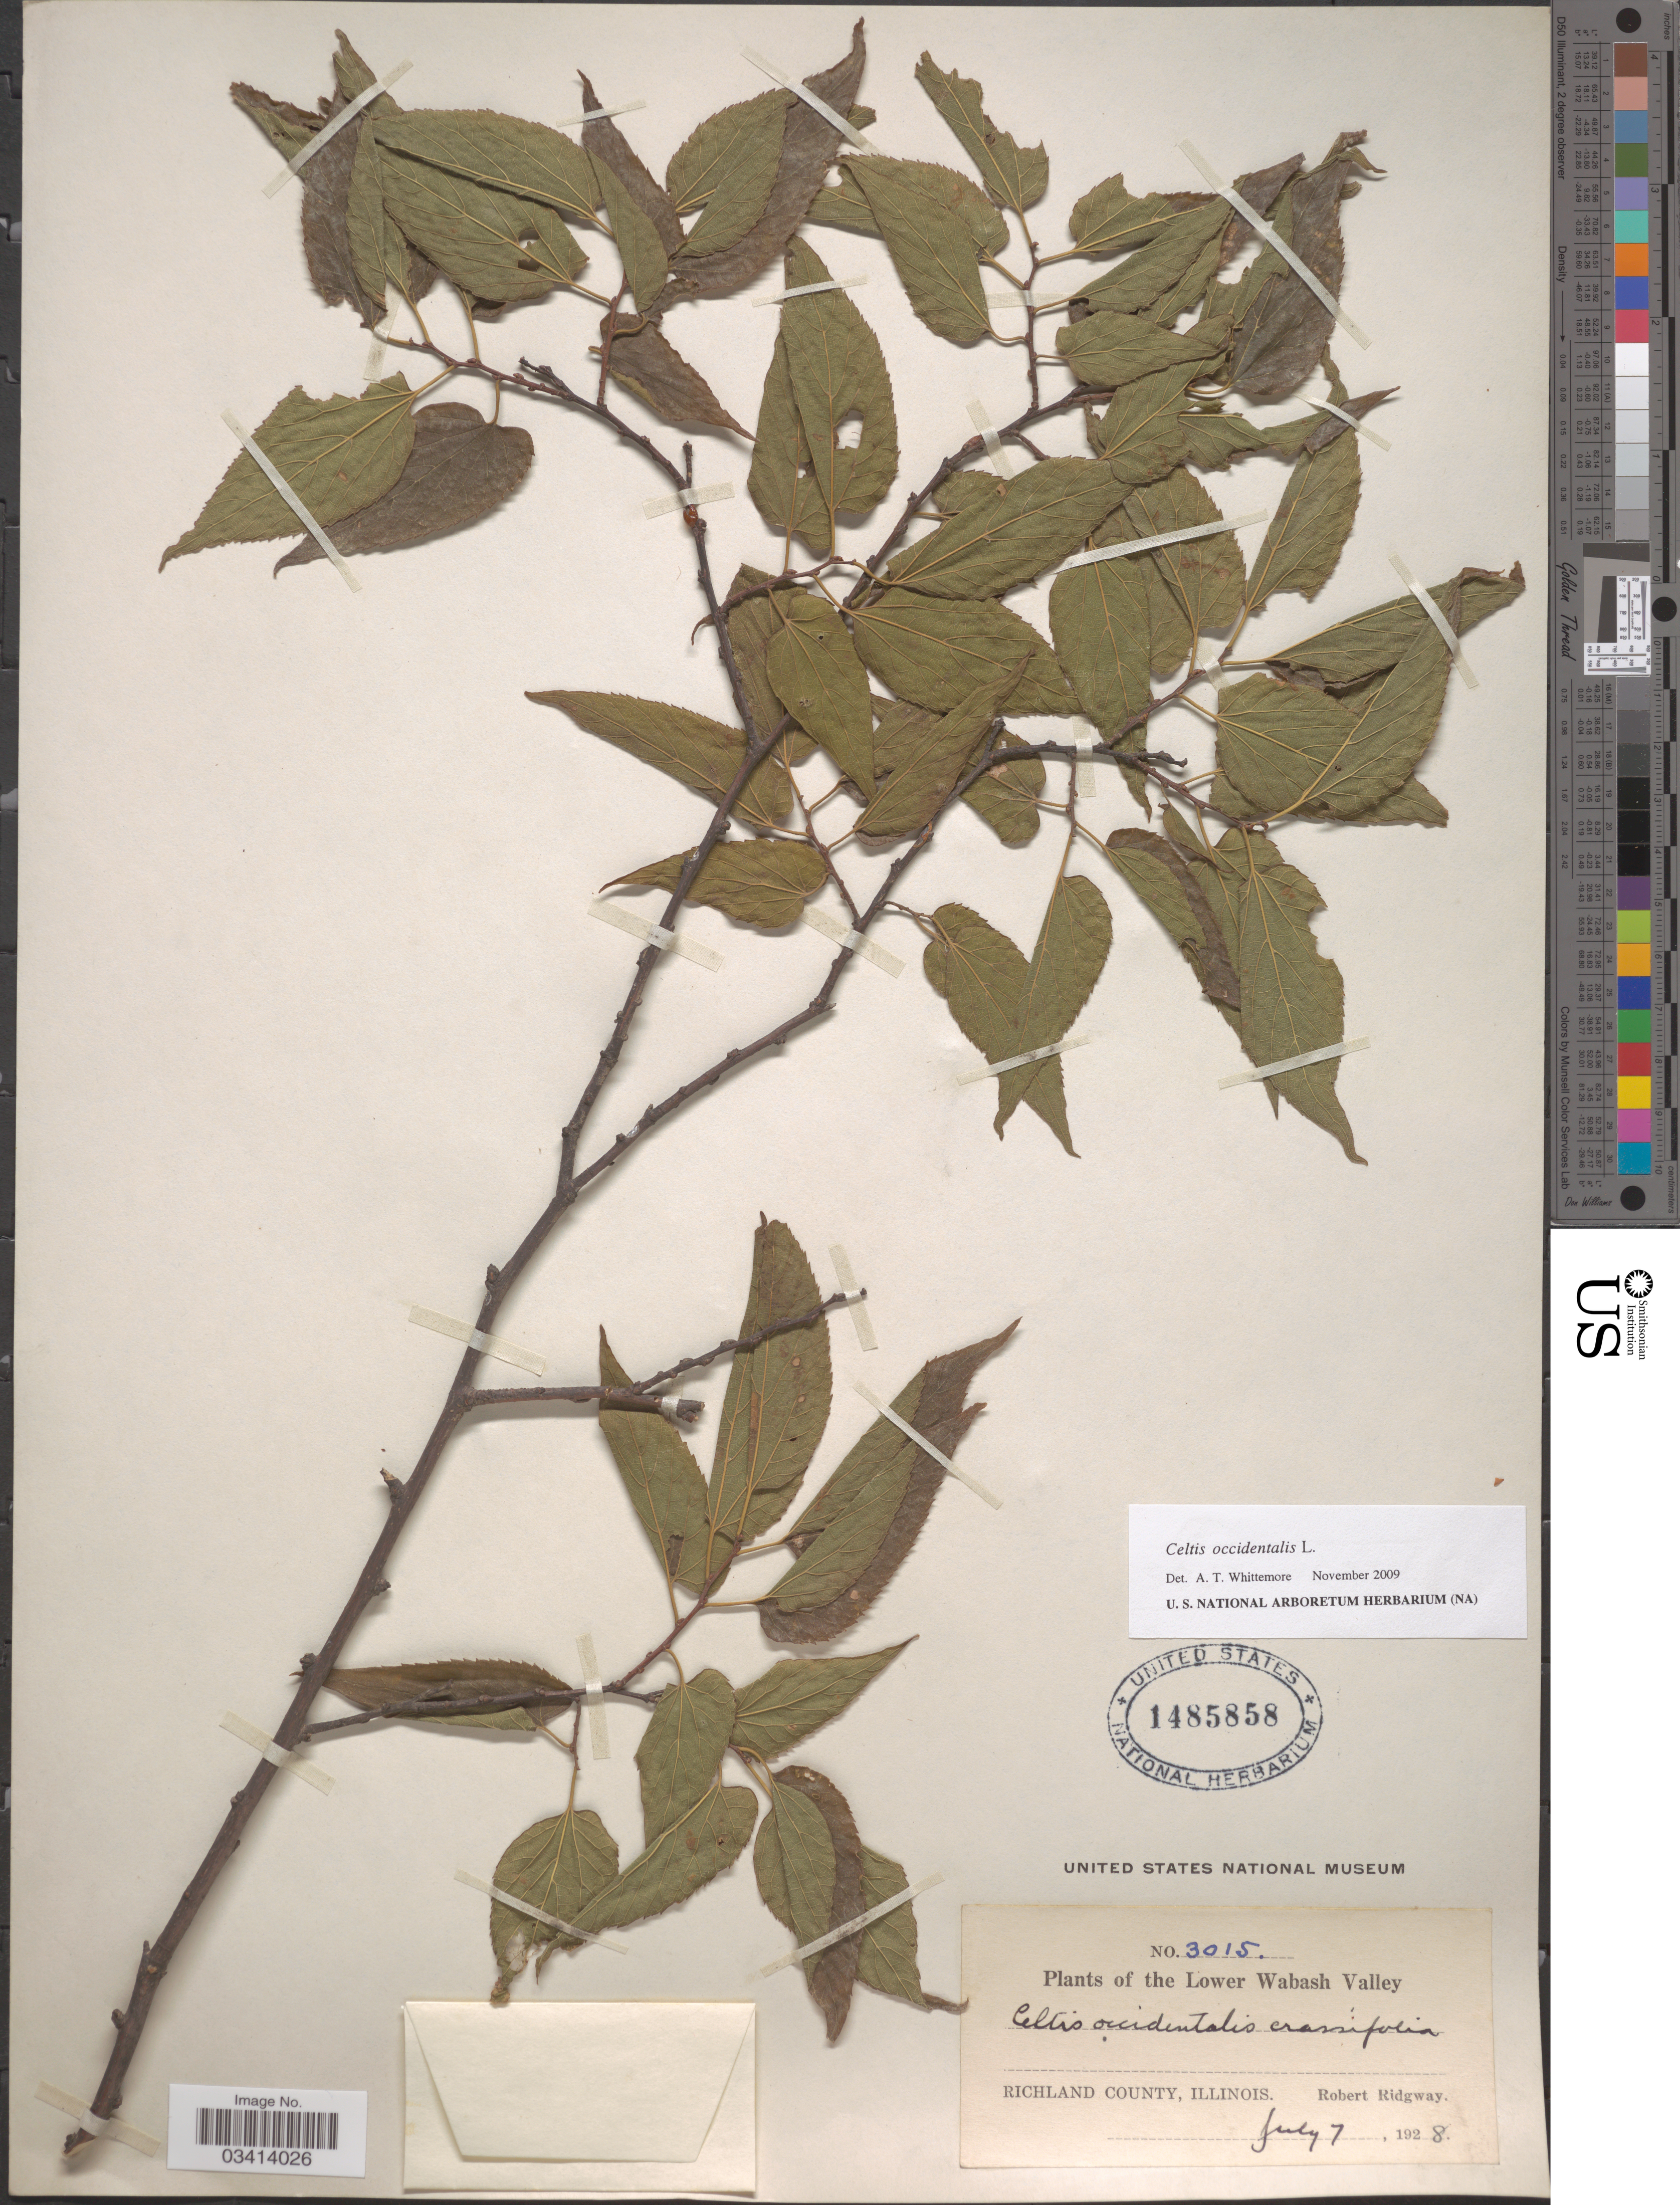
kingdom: Plantae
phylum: Tracheophyta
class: Magnoliopsida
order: Rosales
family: Cannabaceae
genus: Celtis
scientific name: Celtis occidentalis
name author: L.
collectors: R. Ridgway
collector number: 3015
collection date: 1928-07-07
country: United States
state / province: Illinois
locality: Lower Wabash Valley. Richland County.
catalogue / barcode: US 1485858